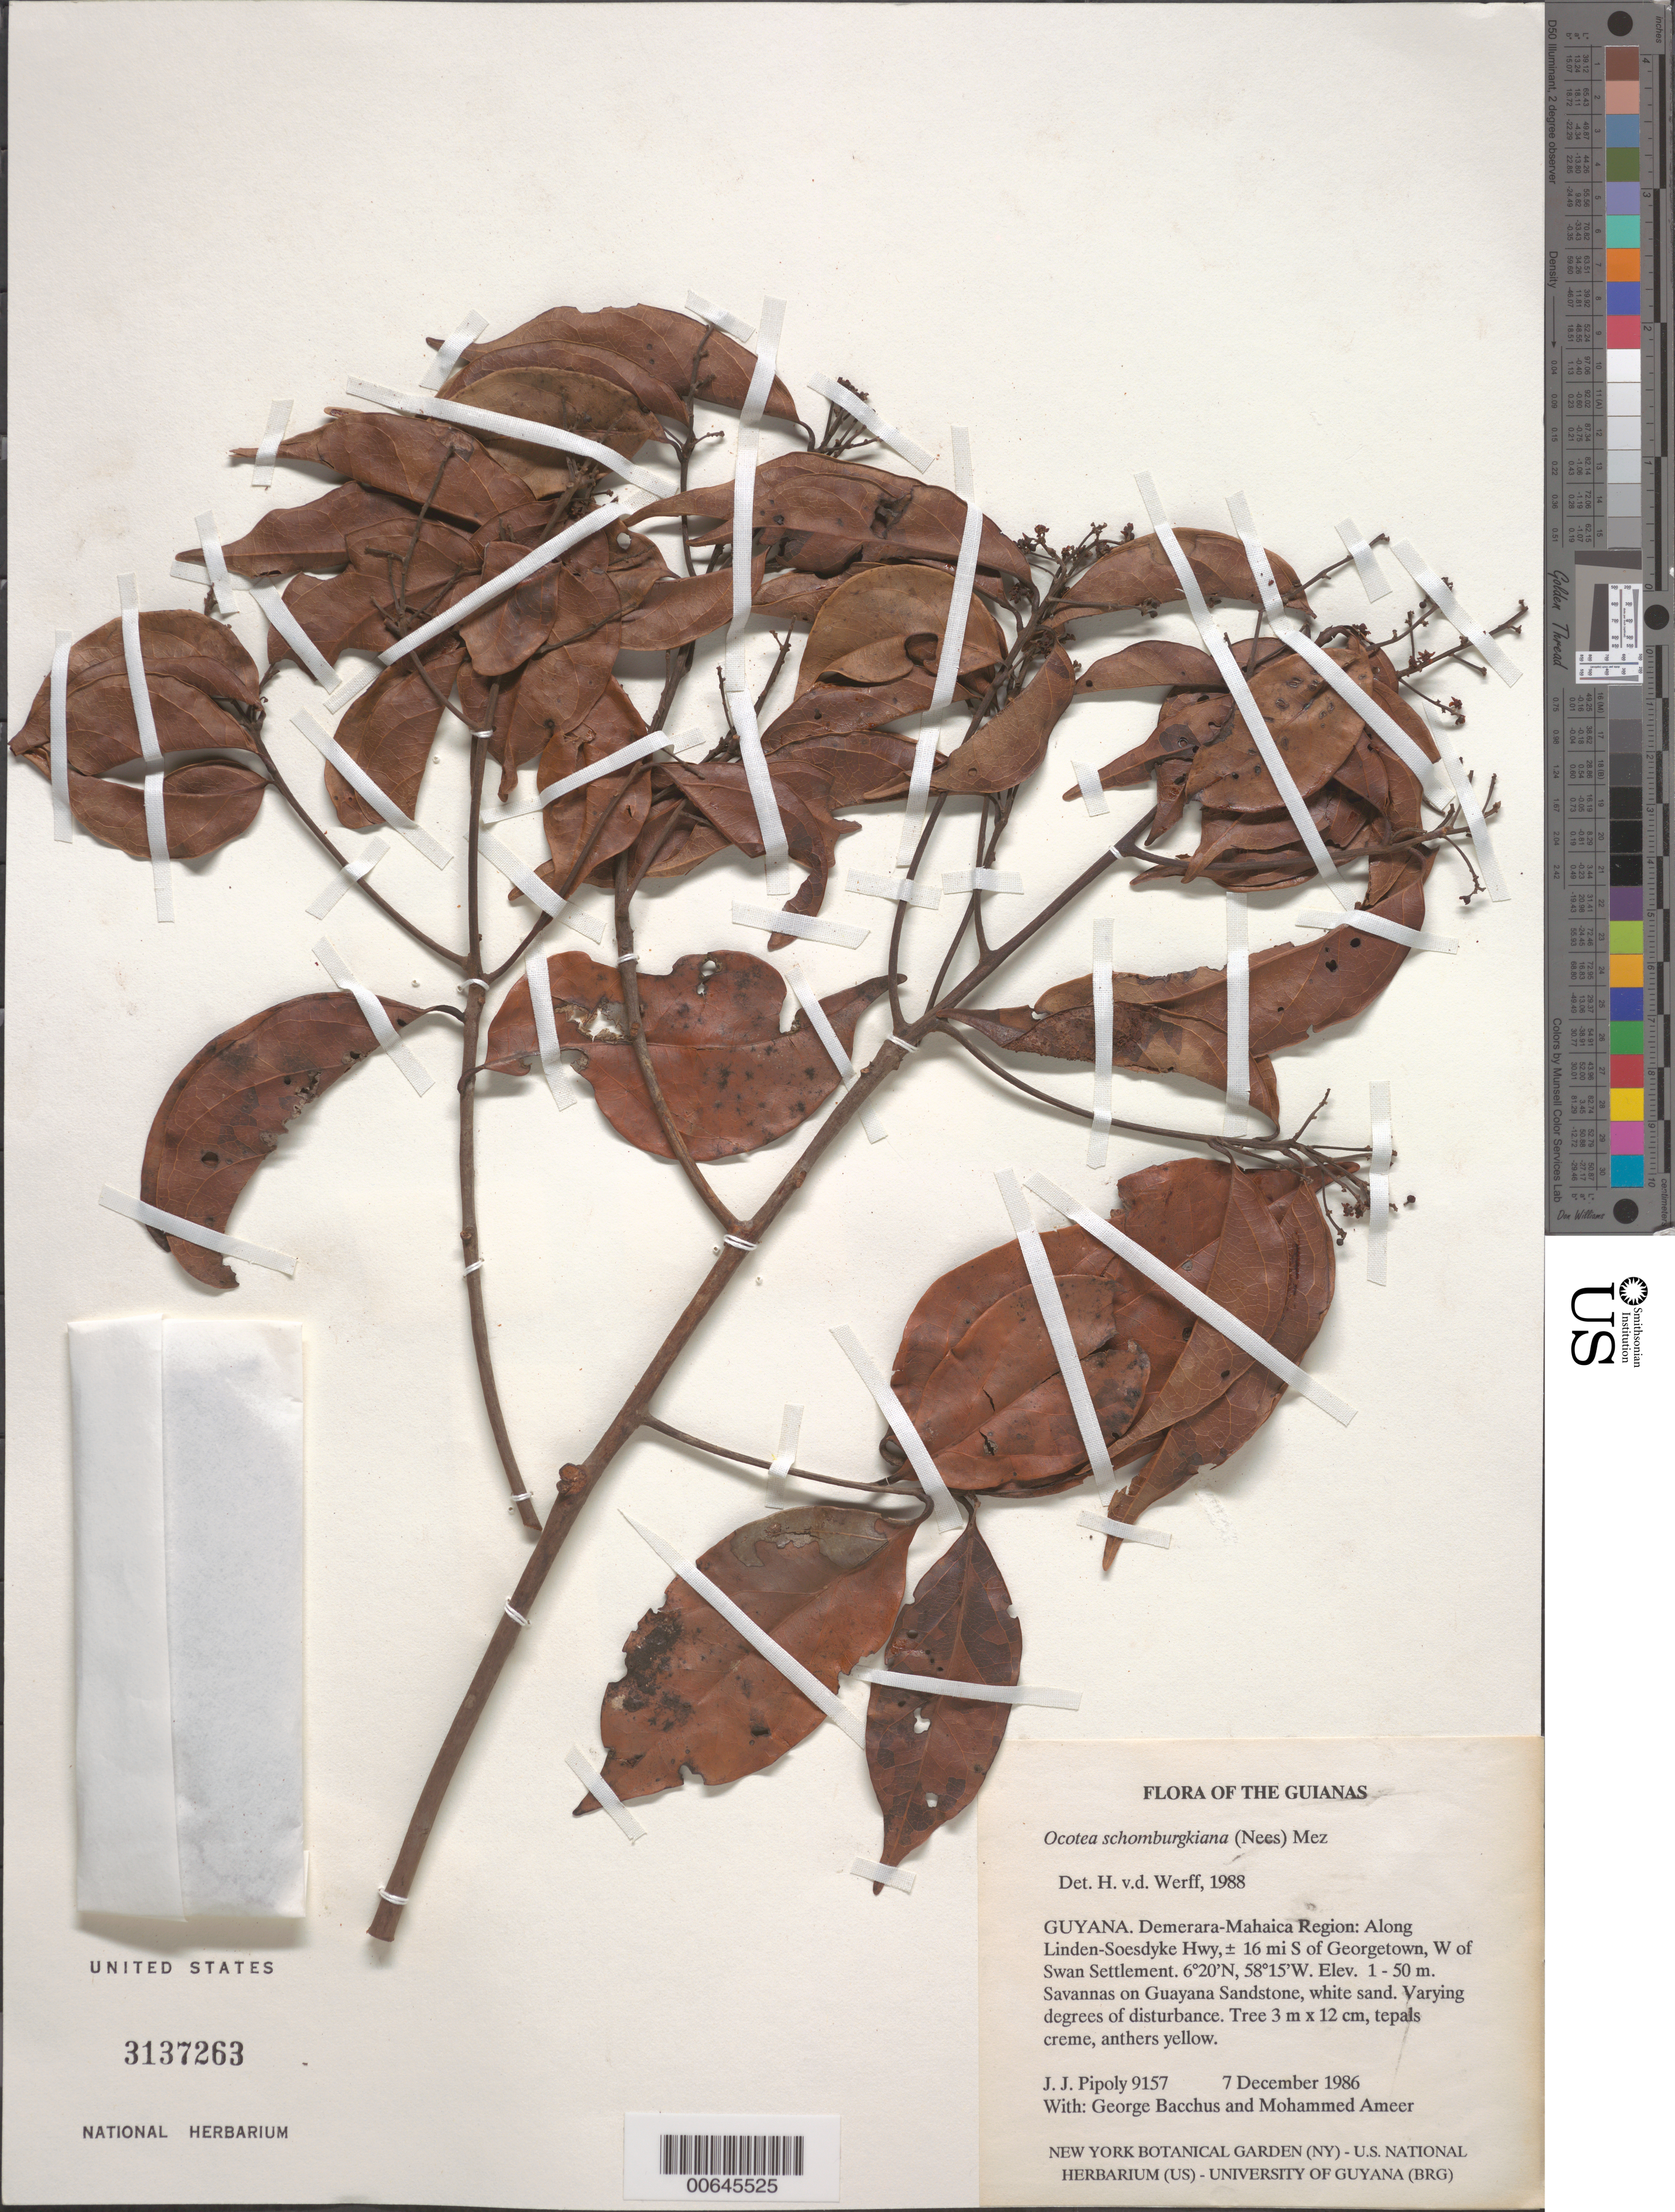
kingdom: Plantae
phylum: Tracheophyta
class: Magnoliopsida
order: Laurales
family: Lauraceae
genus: Ocotea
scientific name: Ocotea schomburgkiana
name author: (Nees) Mez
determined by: van der Werff, H., (MO), Missouri Botanical Garden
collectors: J. J. Pipoly, G. Bacchus & M. Ameer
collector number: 9157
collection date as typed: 7 December 1986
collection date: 1986-12-07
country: Guyana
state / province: Demerara-Mahaica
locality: Along Linden-Soesdyke Hwy,± 16 mi S of Georgetown, W of Swan Settlement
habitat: Savannas on Guayana Sandstone, white sand. Varying degrees of disturbance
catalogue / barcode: US 3137263